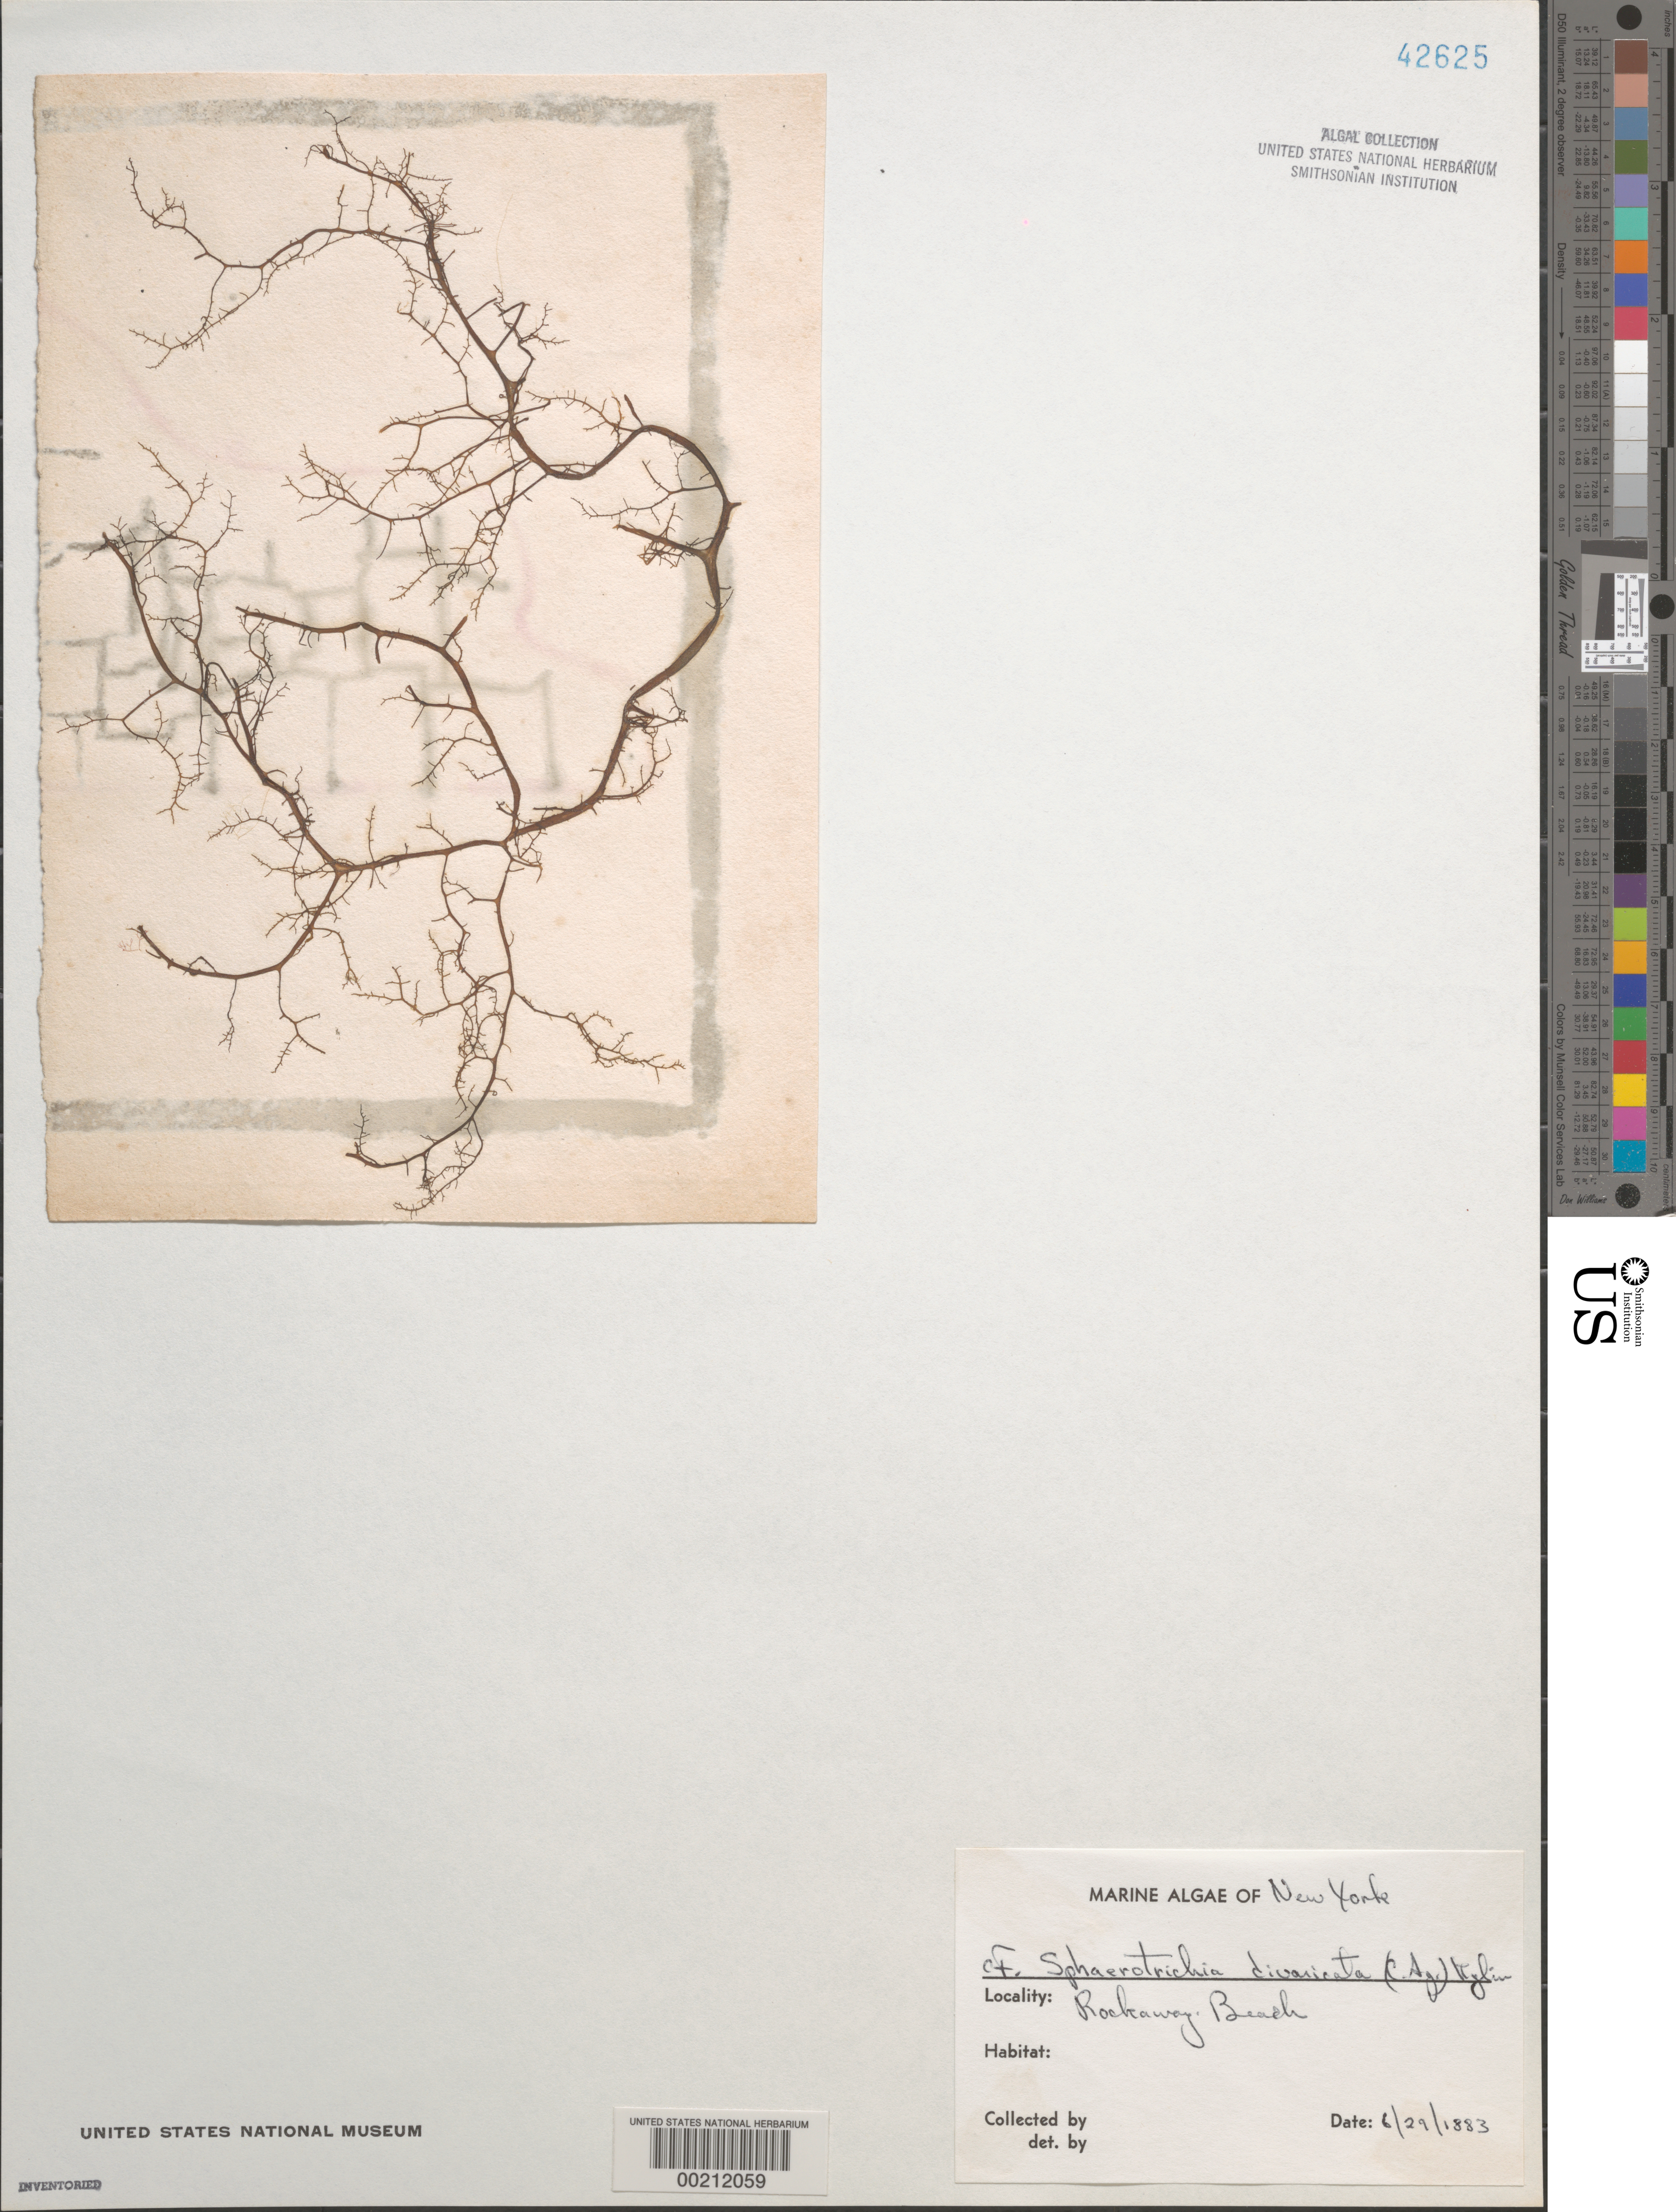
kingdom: Chromista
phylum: Ochrophyta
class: Phaeophyceae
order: Ectocarpales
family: Chordariaceae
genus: Sphaerotrichia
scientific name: Sphaerotrichia divaricata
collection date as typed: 29 Jun 1883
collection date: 1883-06-29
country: United States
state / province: New York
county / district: Queens County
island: Long Island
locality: Rockaway Beach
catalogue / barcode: US 42625